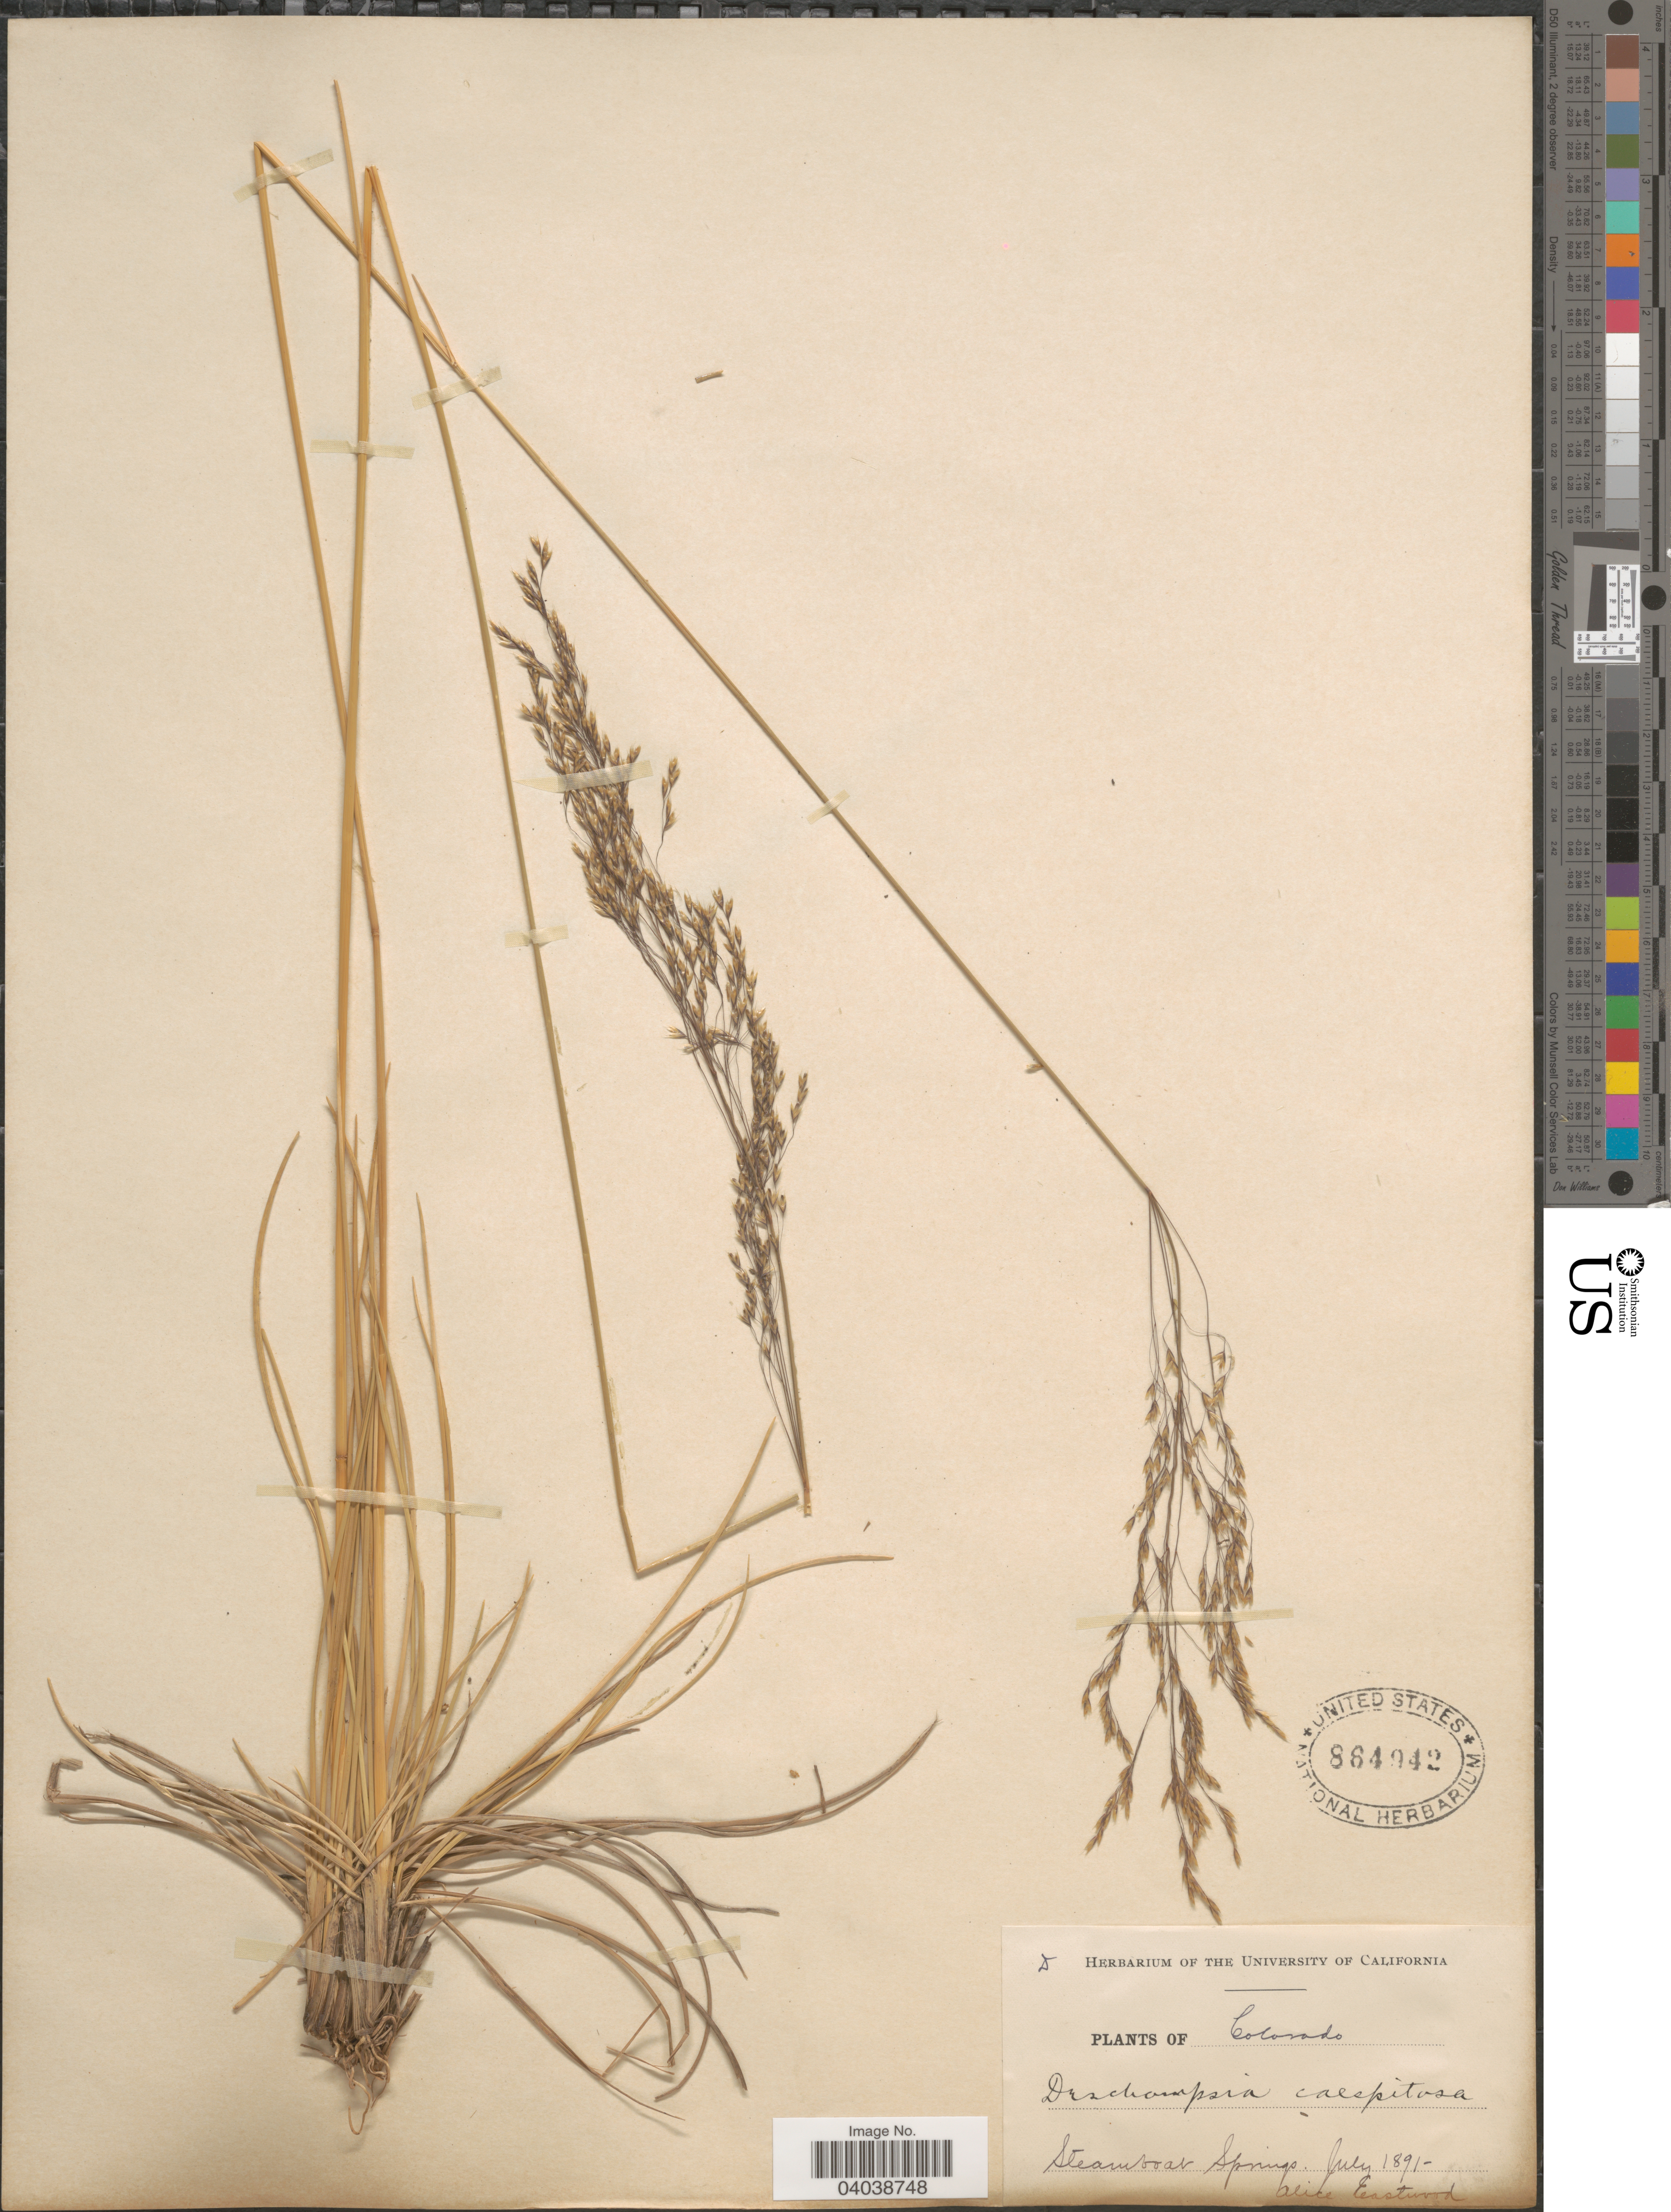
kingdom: Plantae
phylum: Tracheophyta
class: Liliopsida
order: Poales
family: Poaceae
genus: Deschampsia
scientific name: Deschampsia cespitosa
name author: (L.) P. Beauv.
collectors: A. Eastwood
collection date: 1891-07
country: United States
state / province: Colorado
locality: Steamboat Springs.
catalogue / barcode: US 864942